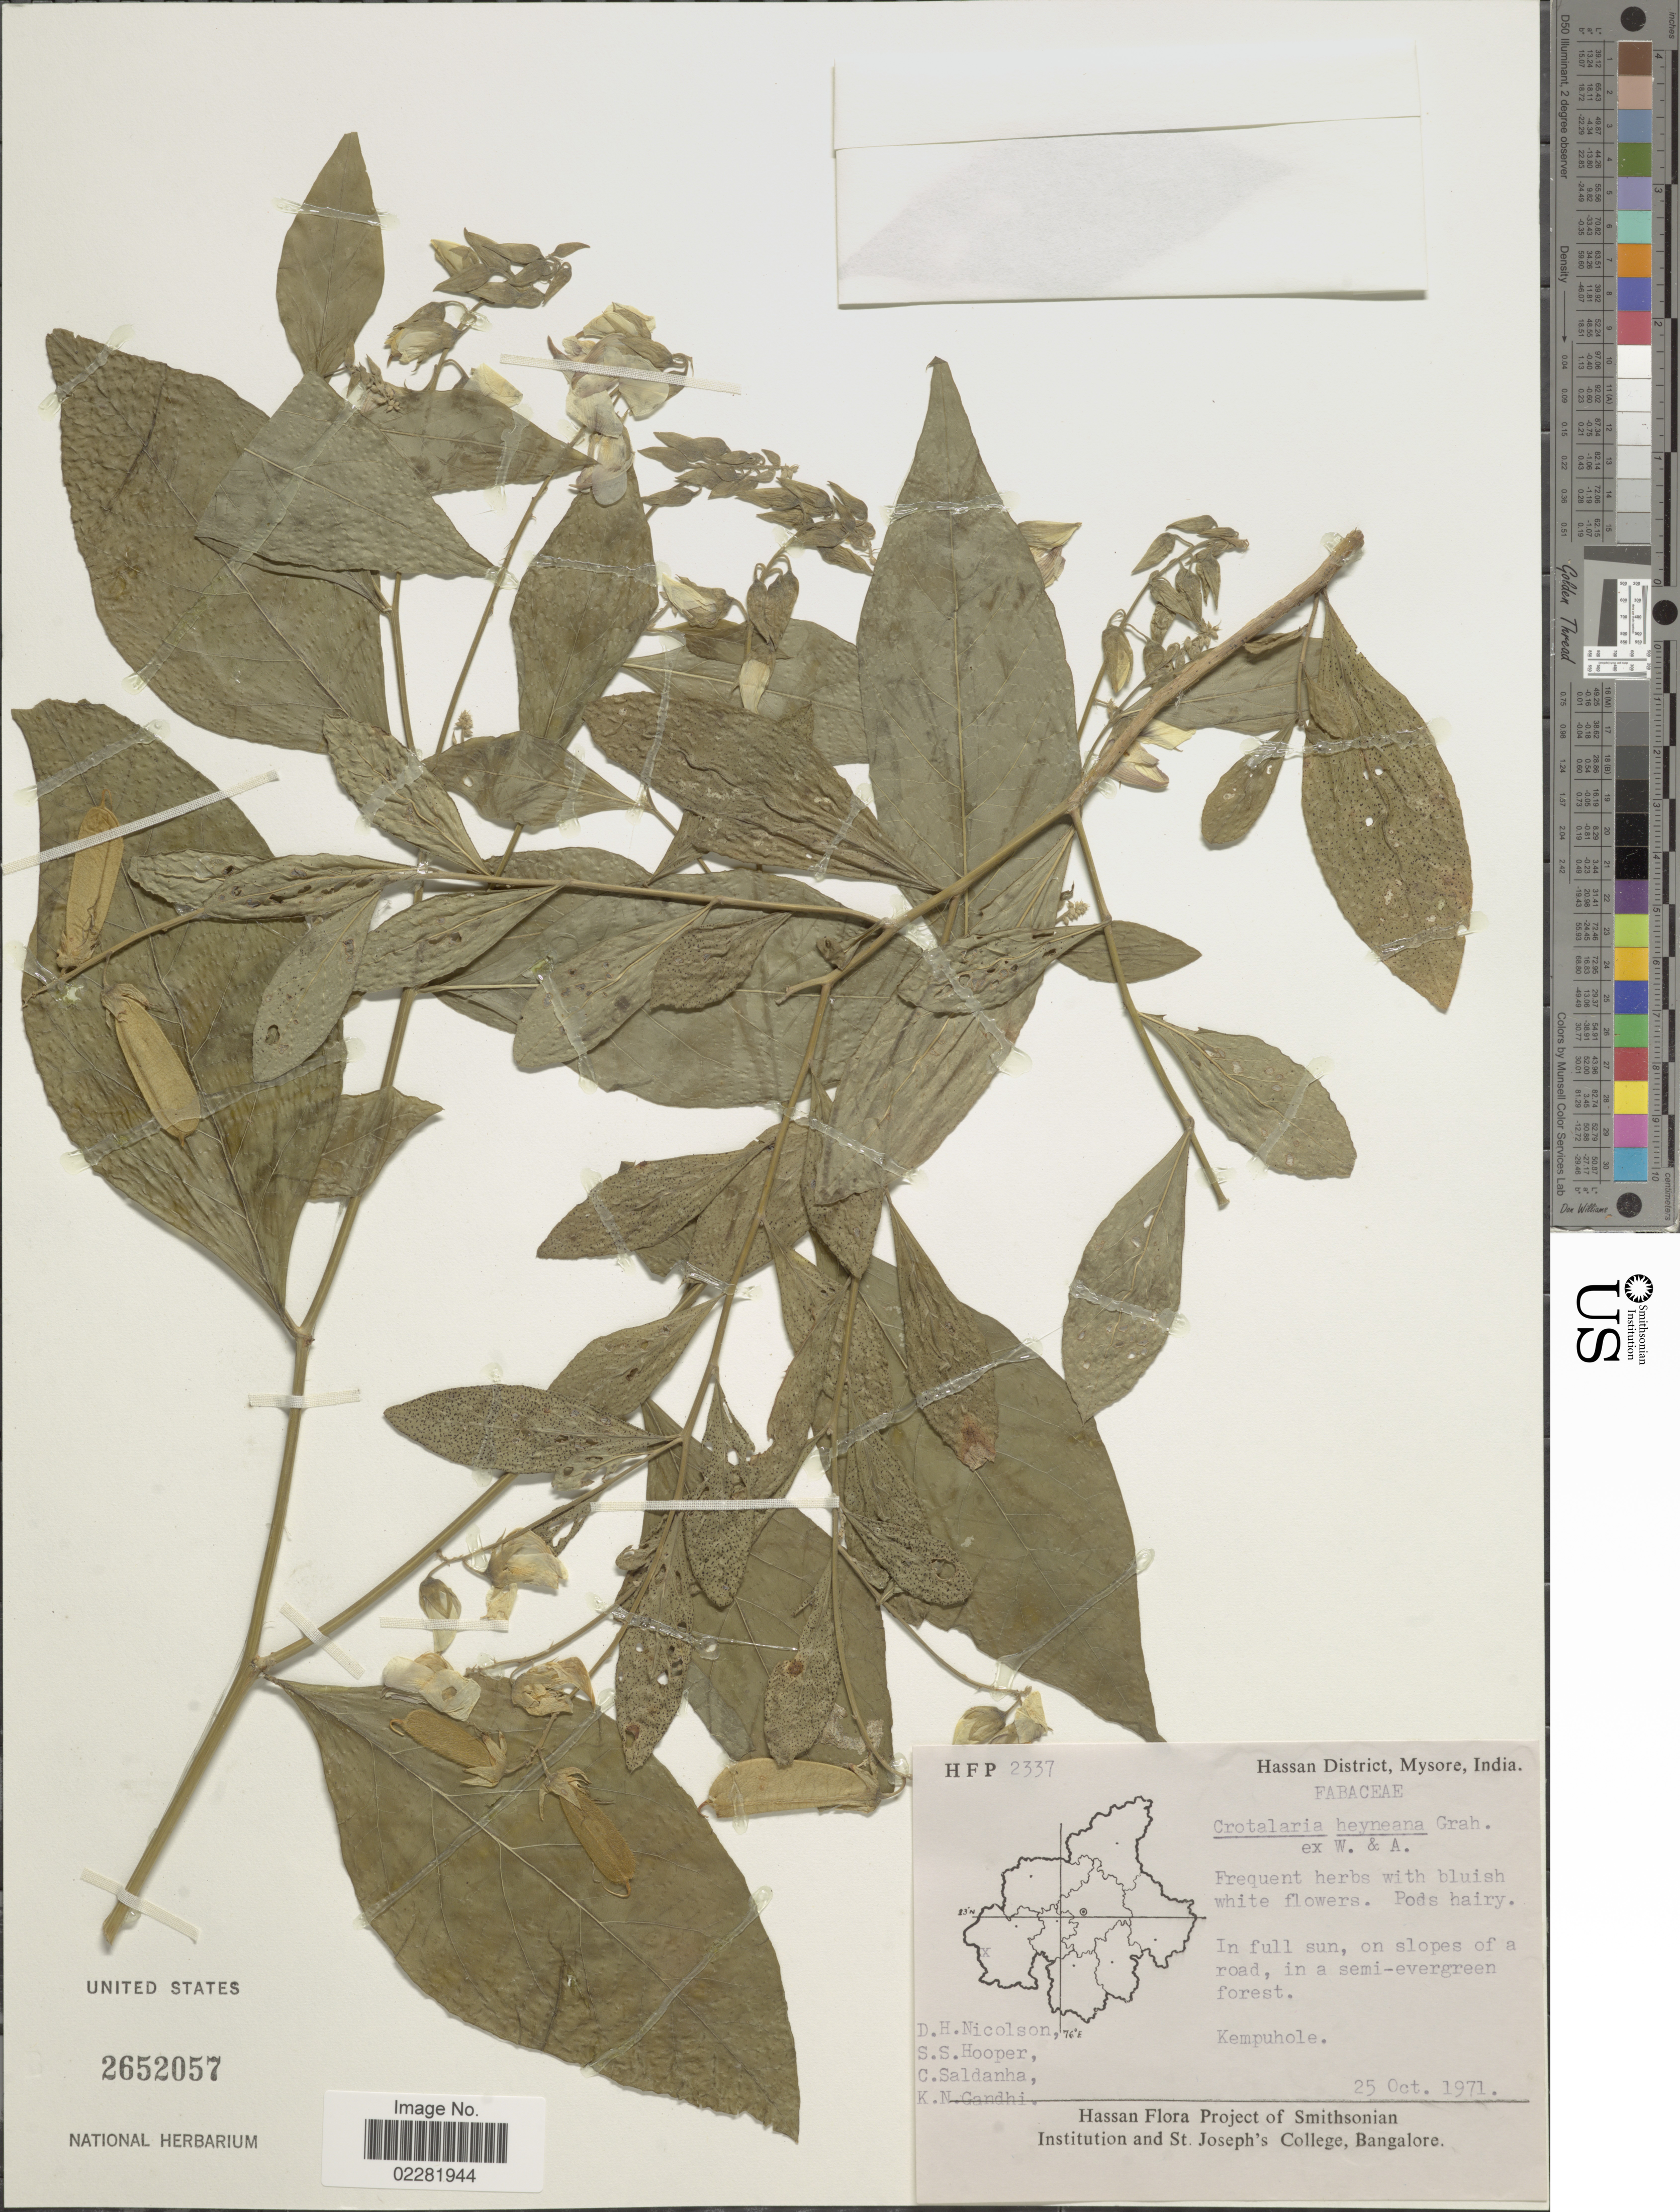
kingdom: Plantae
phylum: Tracheophyta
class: Magnoliopsida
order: Fabales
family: Fabaceae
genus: Crotalaria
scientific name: Crotalaria heyneana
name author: Wight & Arn.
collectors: D. H. Nicolson, S. S. Hooper, C. Saldanha & K. N. Gandhi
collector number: HFP2337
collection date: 1971-10-25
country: India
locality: Hassan District, Mysore, Kempuhole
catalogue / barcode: US 2652057